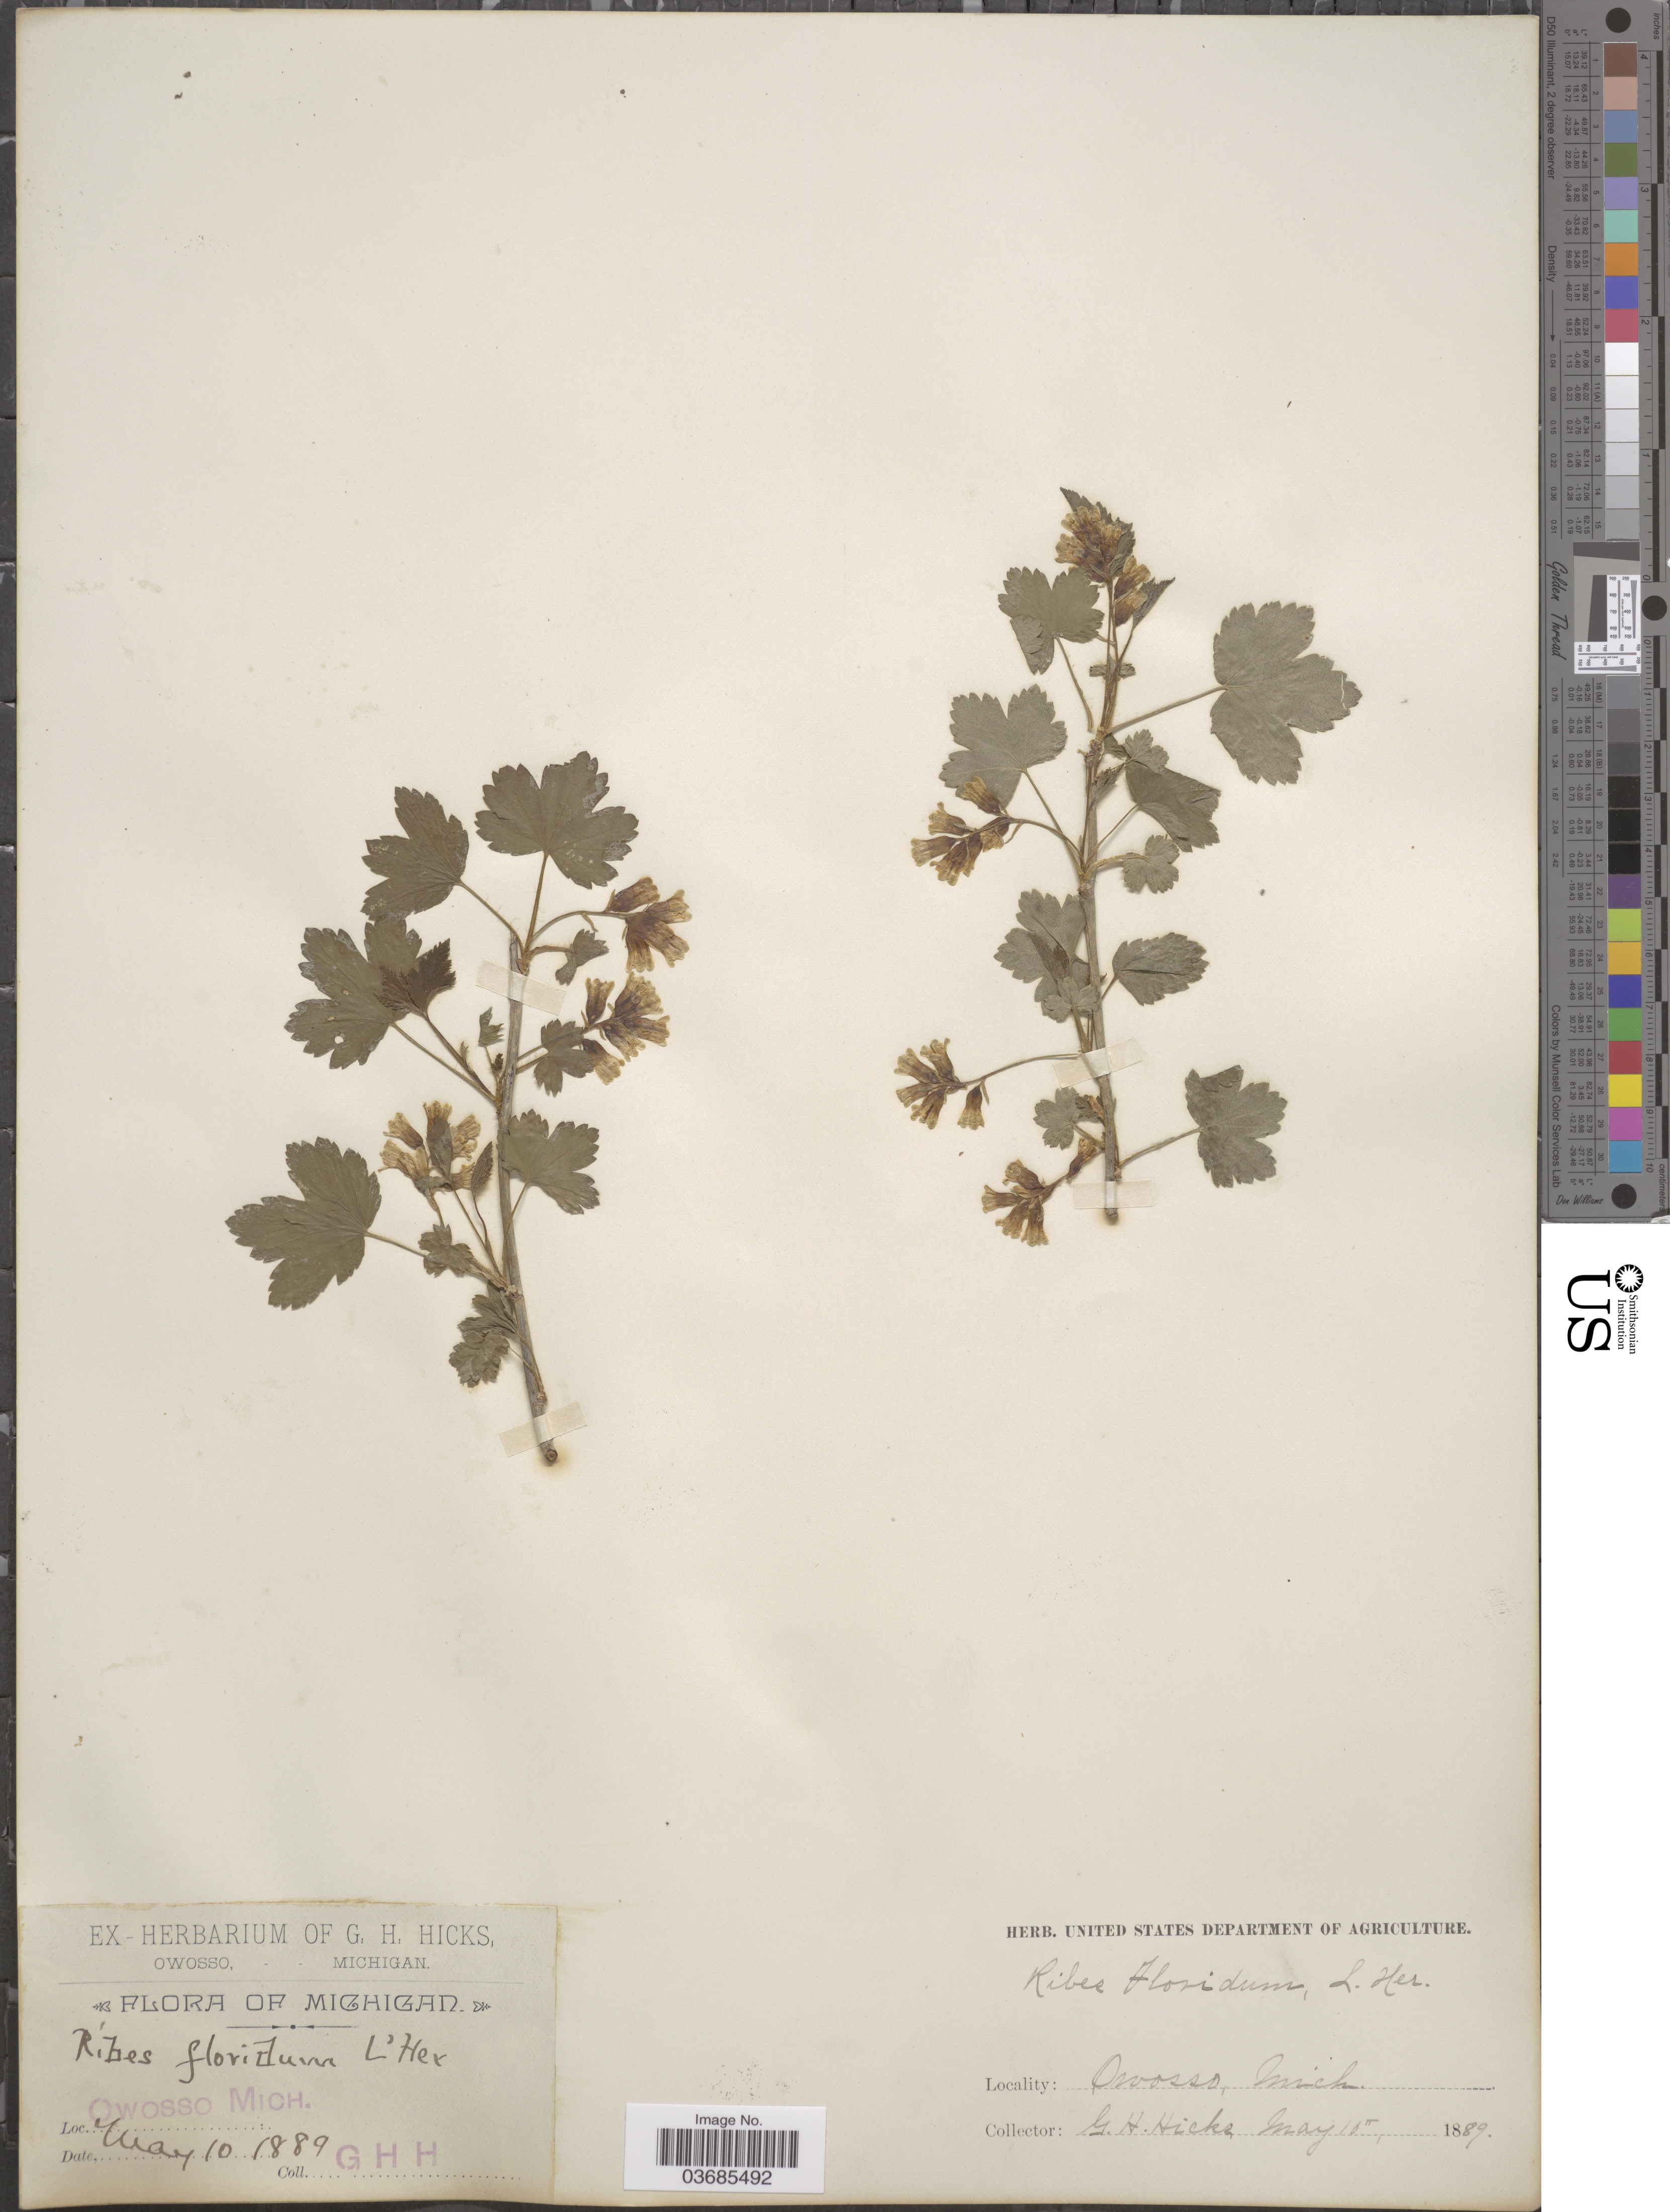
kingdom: Plantae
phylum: Tracheophyta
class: Magnoliopsida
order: Saxifragales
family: Grossulariaceae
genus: Ribes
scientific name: Ribes americanum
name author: Mill.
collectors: G. Hicks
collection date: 1889-05-10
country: United States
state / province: Michigan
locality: Owosso.